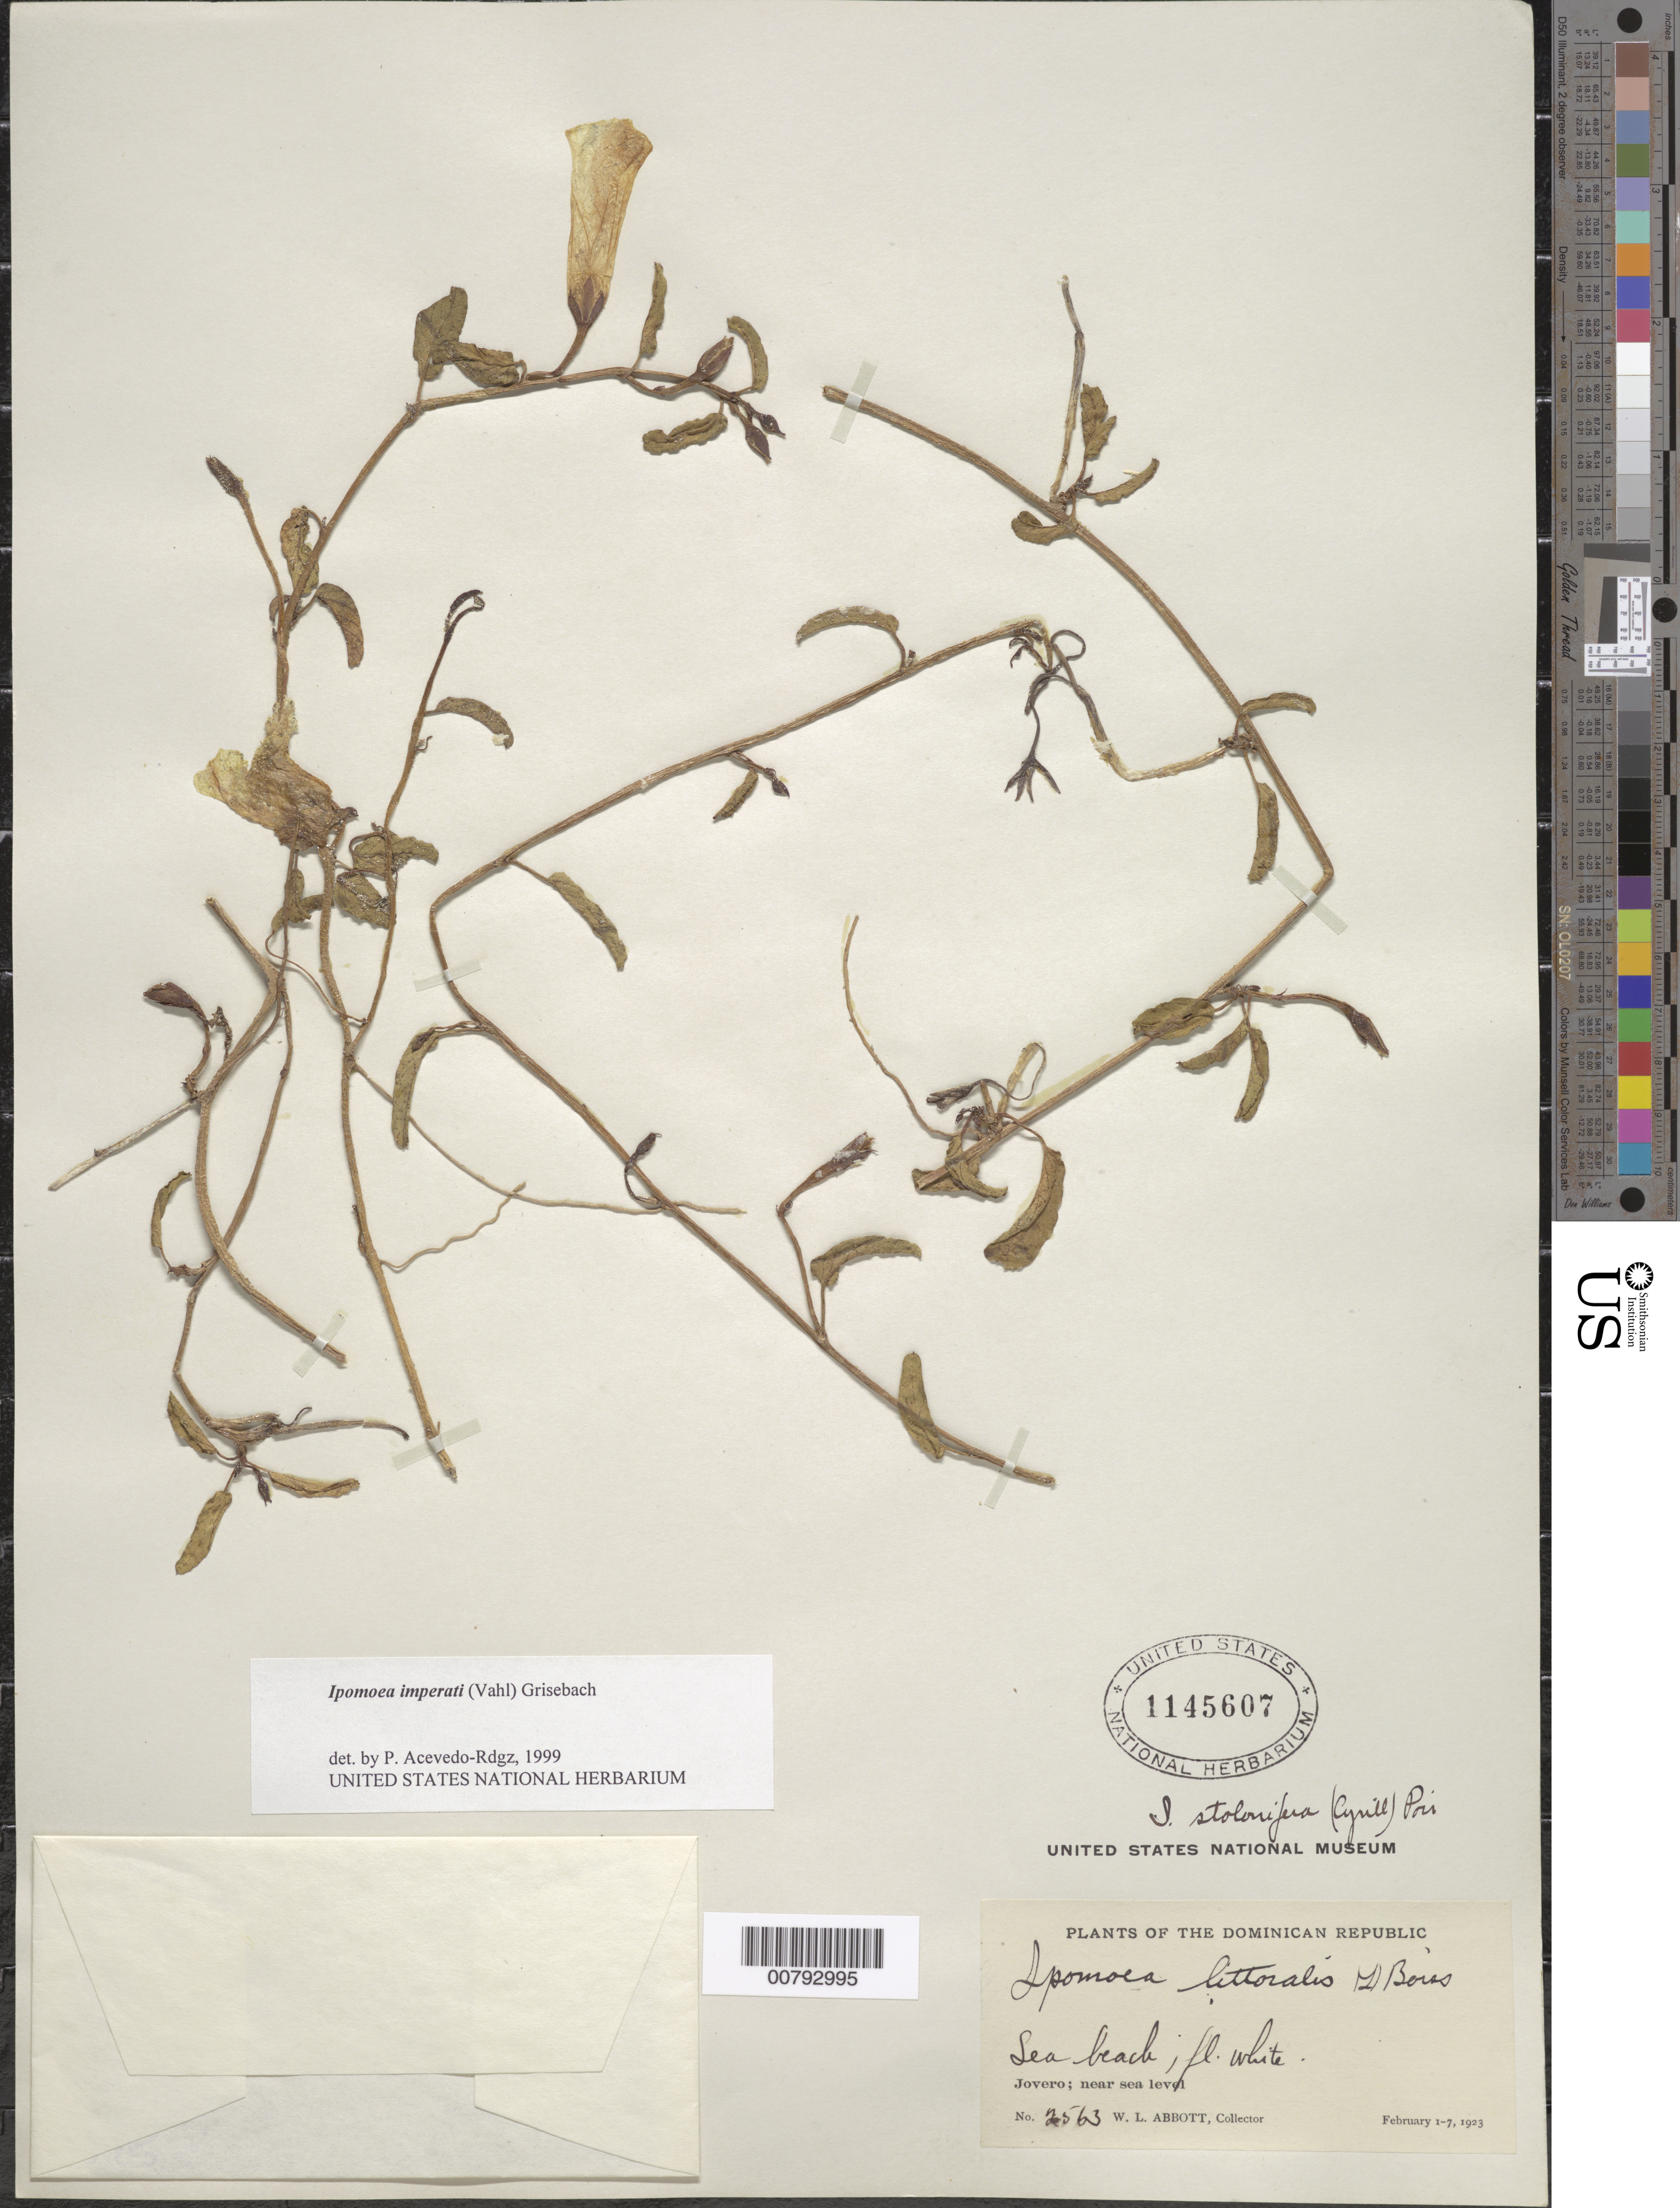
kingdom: Plantae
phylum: Tracheophyta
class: Magnoliopsida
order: Solanales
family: Convolvulaceae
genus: Ipomoea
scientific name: Ipomoea imperati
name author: (Vahl) Griseb.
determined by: Acevedo-Rodríguez, P., (BOT), Smithsonian Institution - National Museum of Natural History (UNITED STATES)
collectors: W. L. Abbott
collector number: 2563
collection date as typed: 01 Feb 1923 to 07 Feb 1923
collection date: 1923-02-01/1923-02-07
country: Dominican Republic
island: Hispaniola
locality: Jovero, near sea level.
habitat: Sea beach.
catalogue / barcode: US 1145607